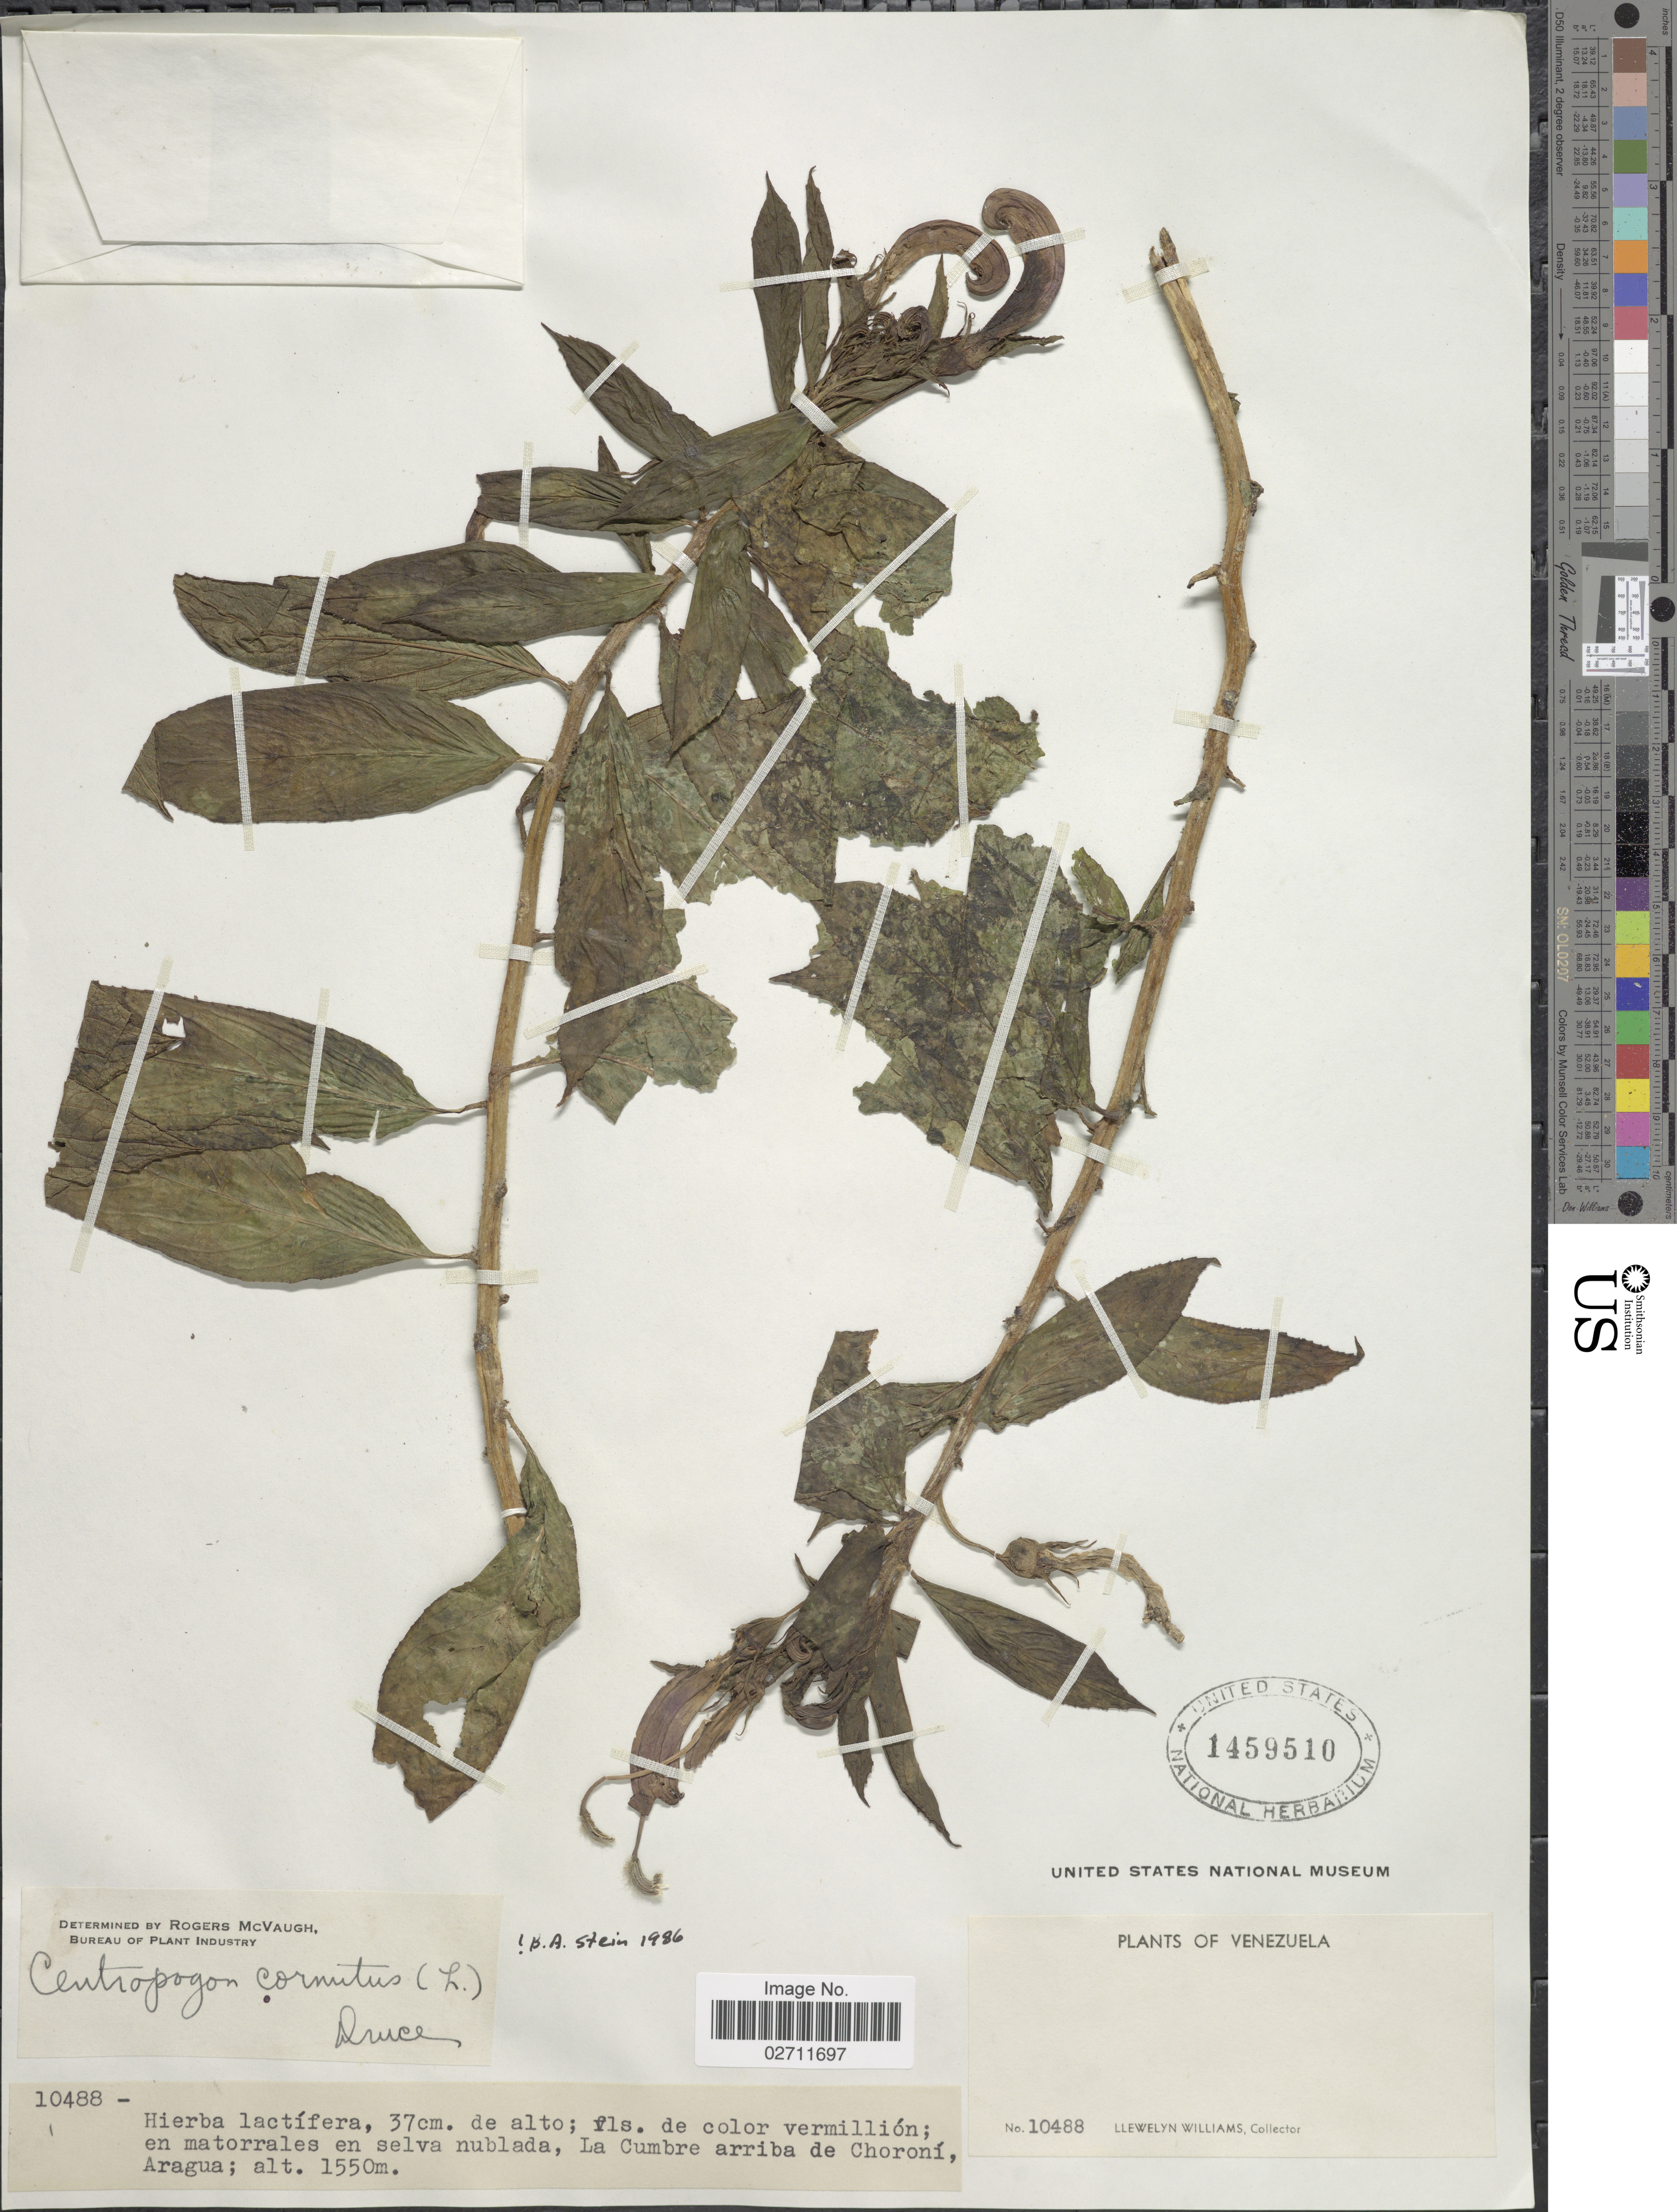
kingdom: Plantae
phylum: Tracheophyta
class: Magnoliopsida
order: Asterales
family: Campanulaceae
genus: Centropogon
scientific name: Centropogon cornutus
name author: (L.) Druce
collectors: Ll. Williams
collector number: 10488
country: Venezuela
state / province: Aragua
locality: La Cumbre arriba de Choroni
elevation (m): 1550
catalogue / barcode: US 1459510